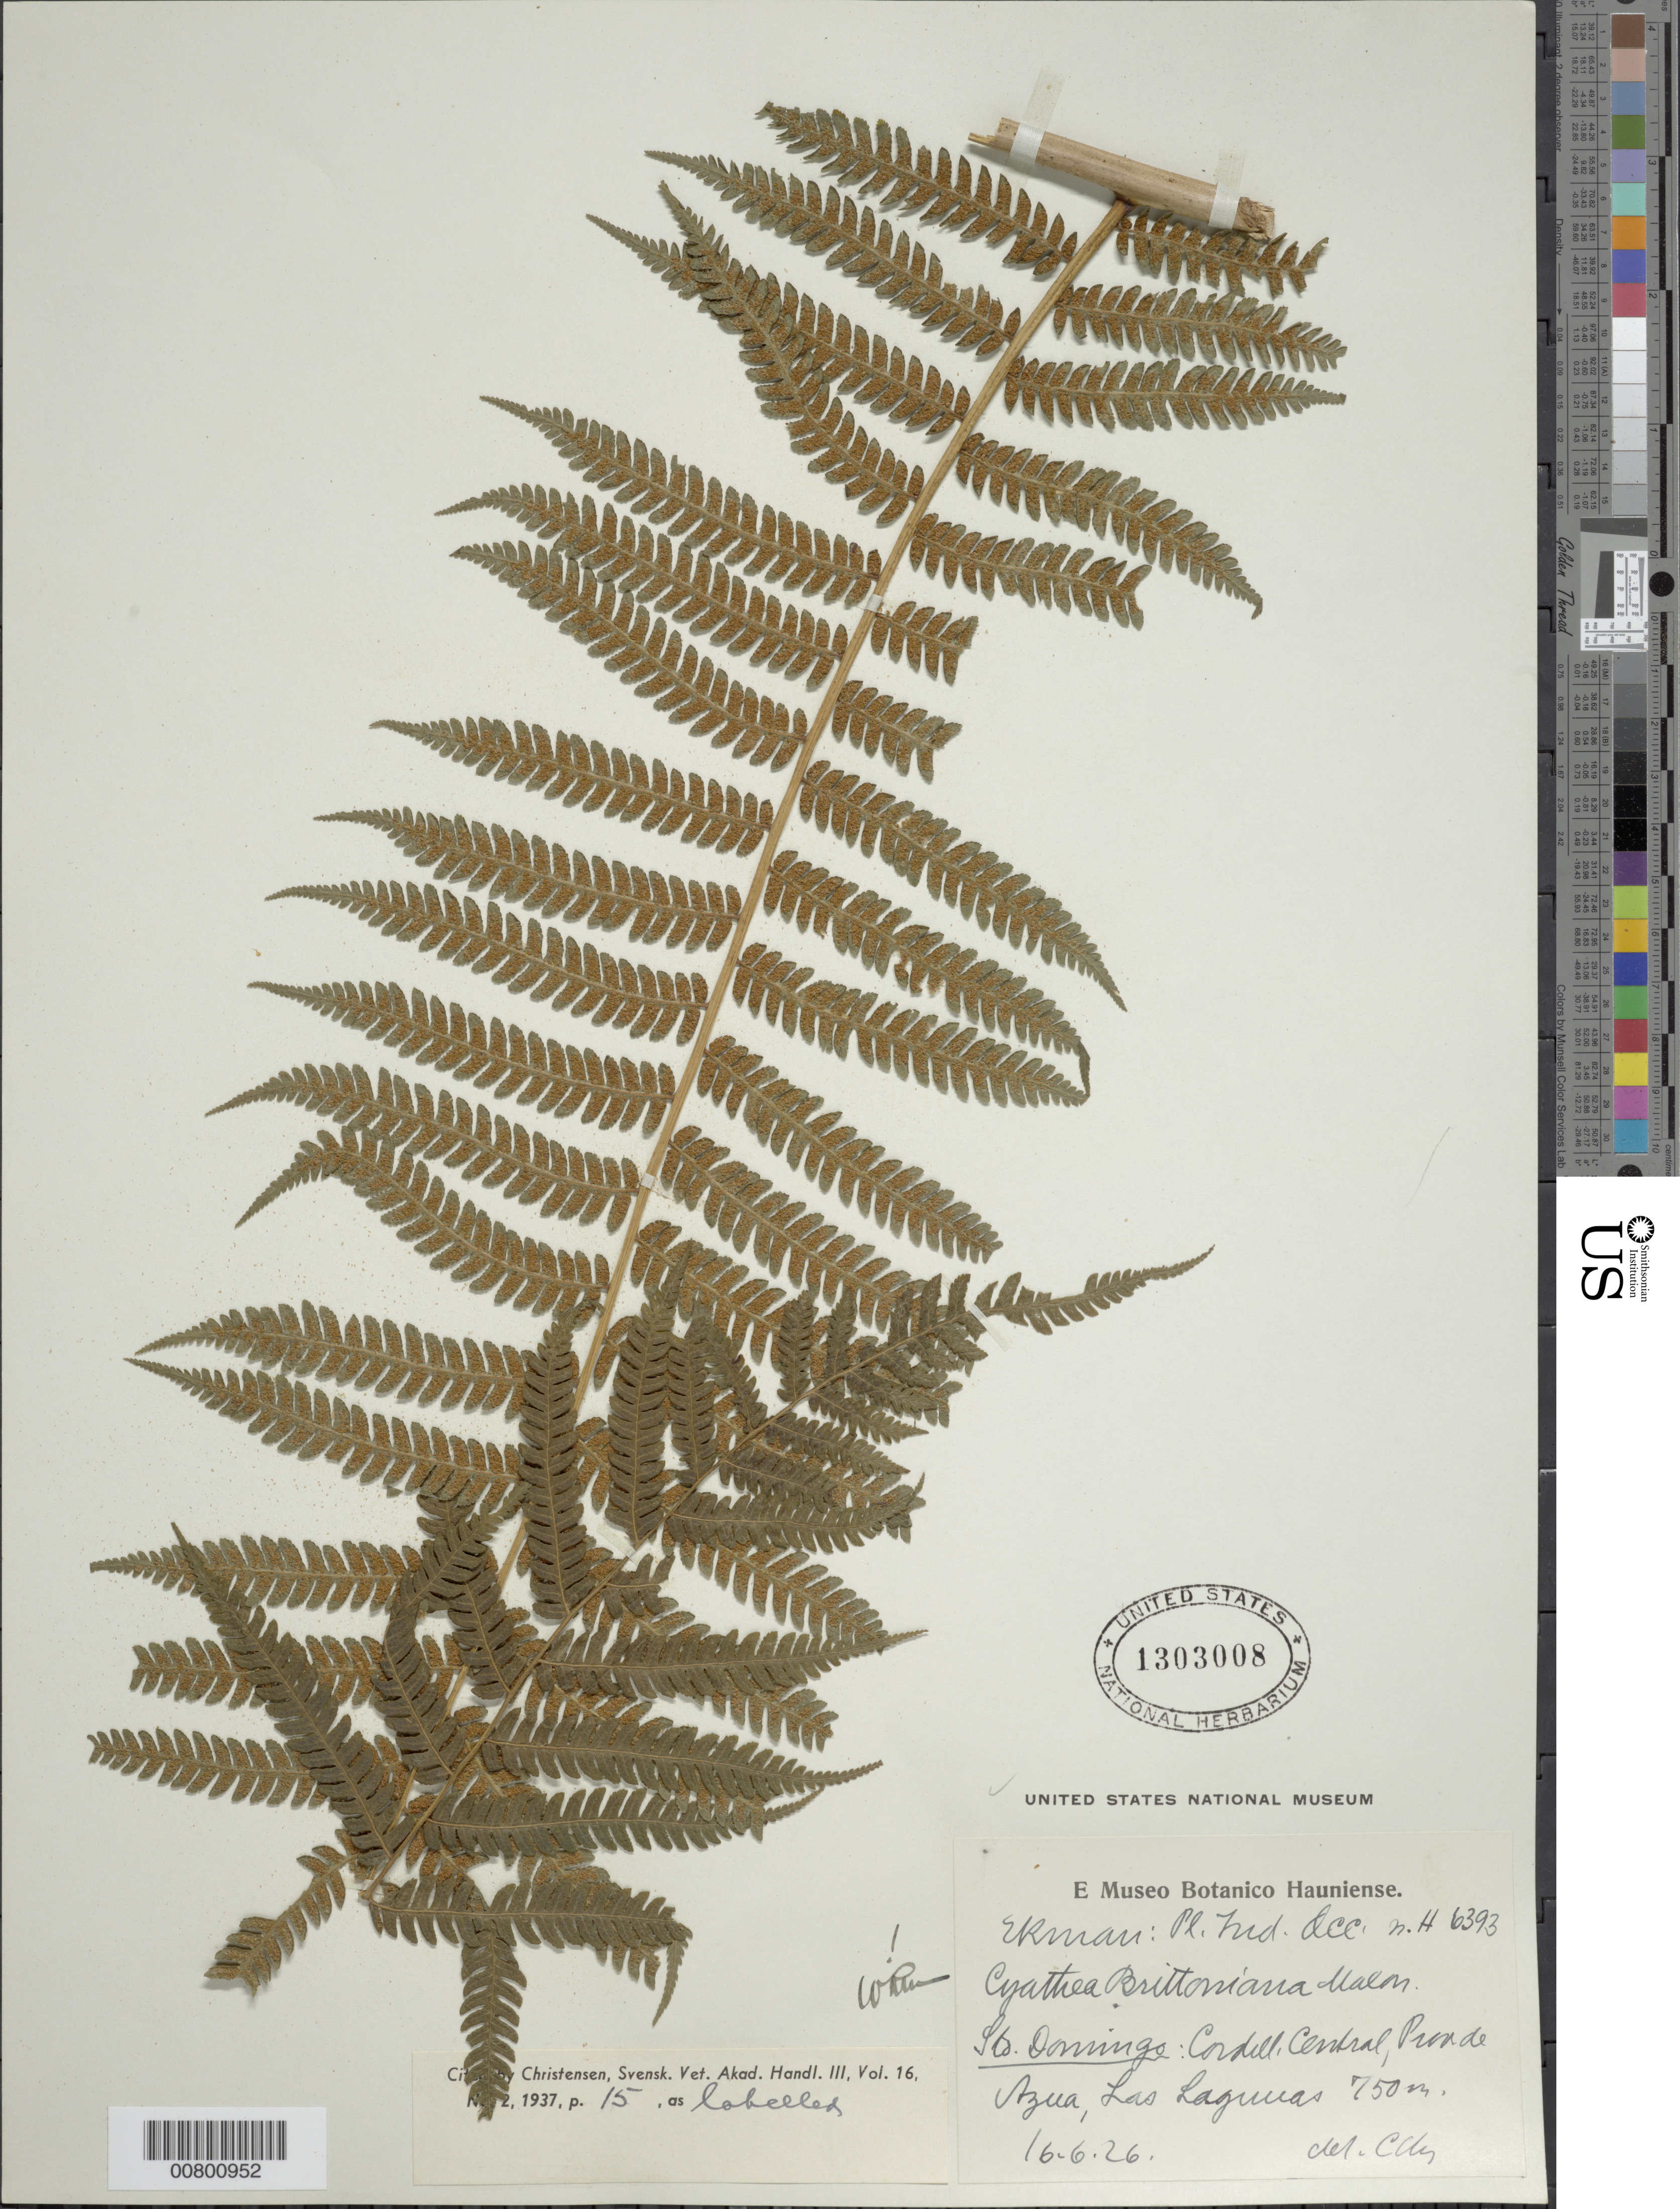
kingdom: Plantae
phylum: Tracheophyta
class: Polypodiopsida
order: Cyatheales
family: Cyatheaceae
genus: Cyathea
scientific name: Cyathea furfuracea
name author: Christ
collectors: E. L. Ekman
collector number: H 6393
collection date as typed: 16 Jun 1926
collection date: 1926-06-16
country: Dominican Republic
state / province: Azua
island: Hispaniola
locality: Cordillera Central, Las Lagunas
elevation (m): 750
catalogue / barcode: US 1303008